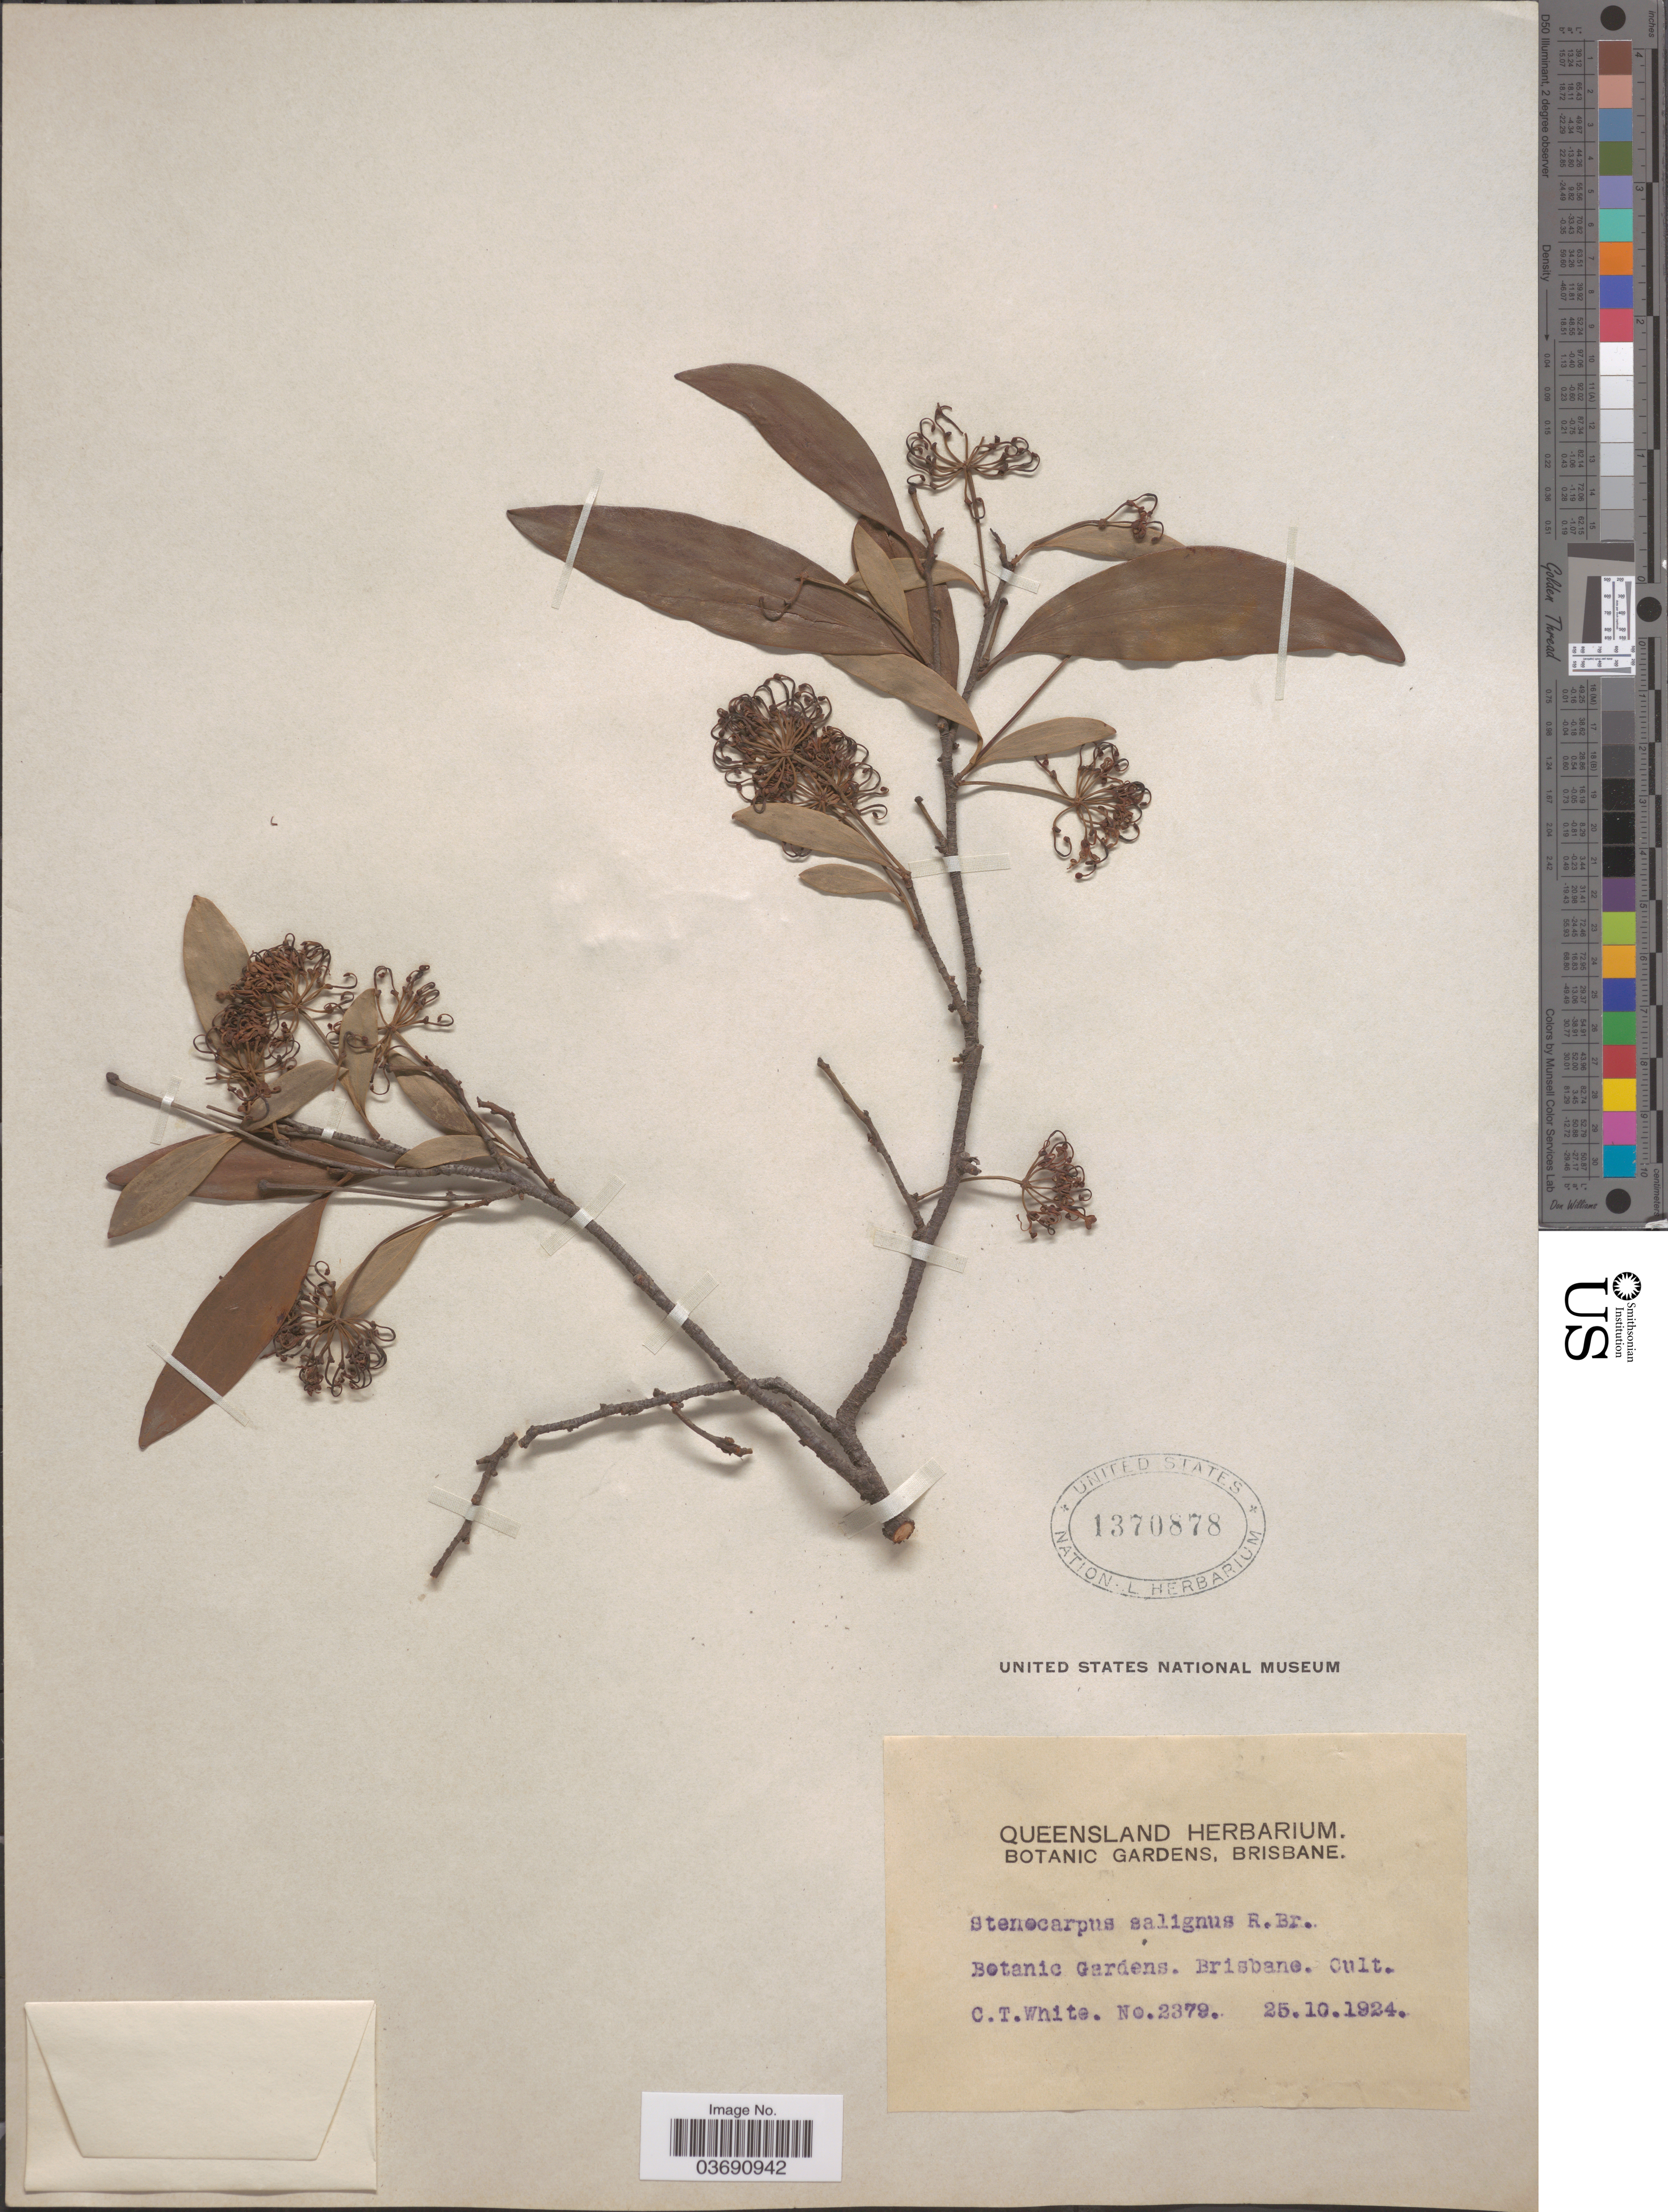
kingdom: Plantae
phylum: Tracheophyta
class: Magnoliopsida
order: Proteales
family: Proteaceae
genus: Stenocarpus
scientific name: Stenocarpus salignus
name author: R. Br.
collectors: C. T. White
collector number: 2379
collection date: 1924-10-25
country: Australia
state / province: Queensland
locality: Botanic Gardens. Brisbane.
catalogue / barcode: US 1370878